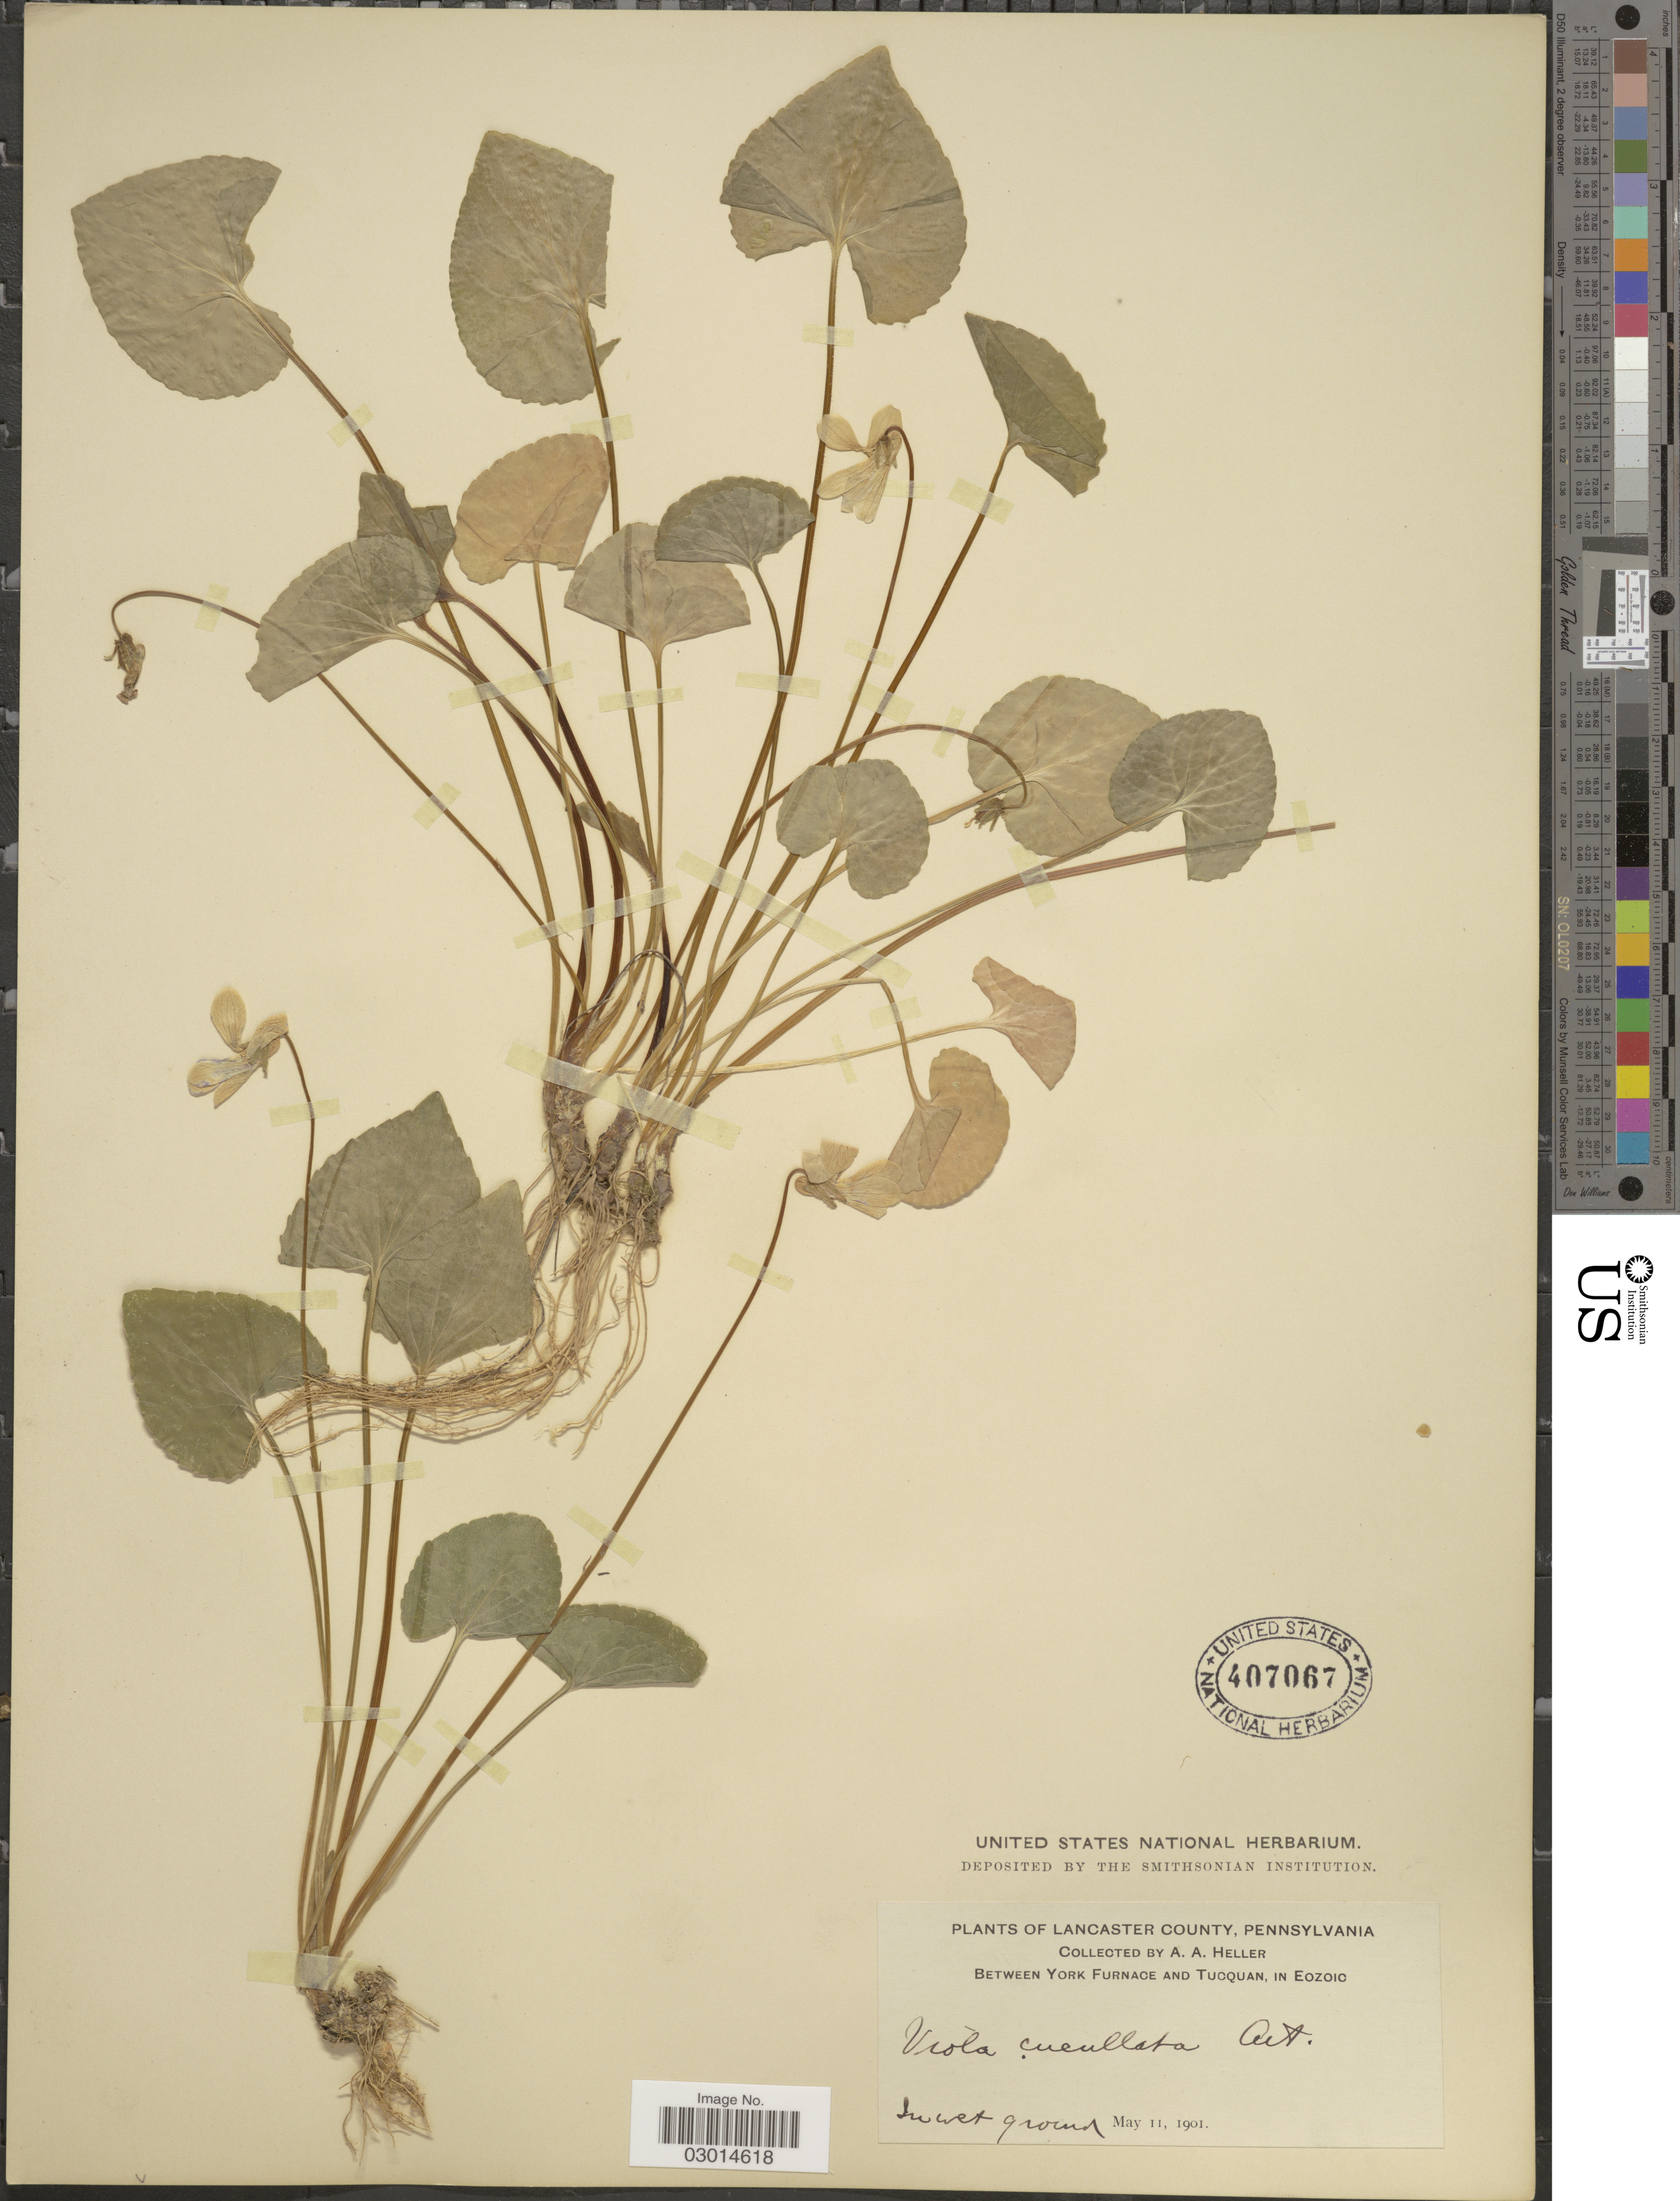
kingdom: Plantae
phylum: Tracheophyta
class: Magnoliopsida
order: Malpighiales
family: Violaceae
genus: Viola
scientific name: Viola cucullata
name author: Aiton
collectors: A. A. Heller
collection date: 1901-05-11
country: United States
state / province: Pennsylvania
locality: Lancaster County, between York Furnace and Tucquan, in Eozoic.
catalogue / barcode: US 407067